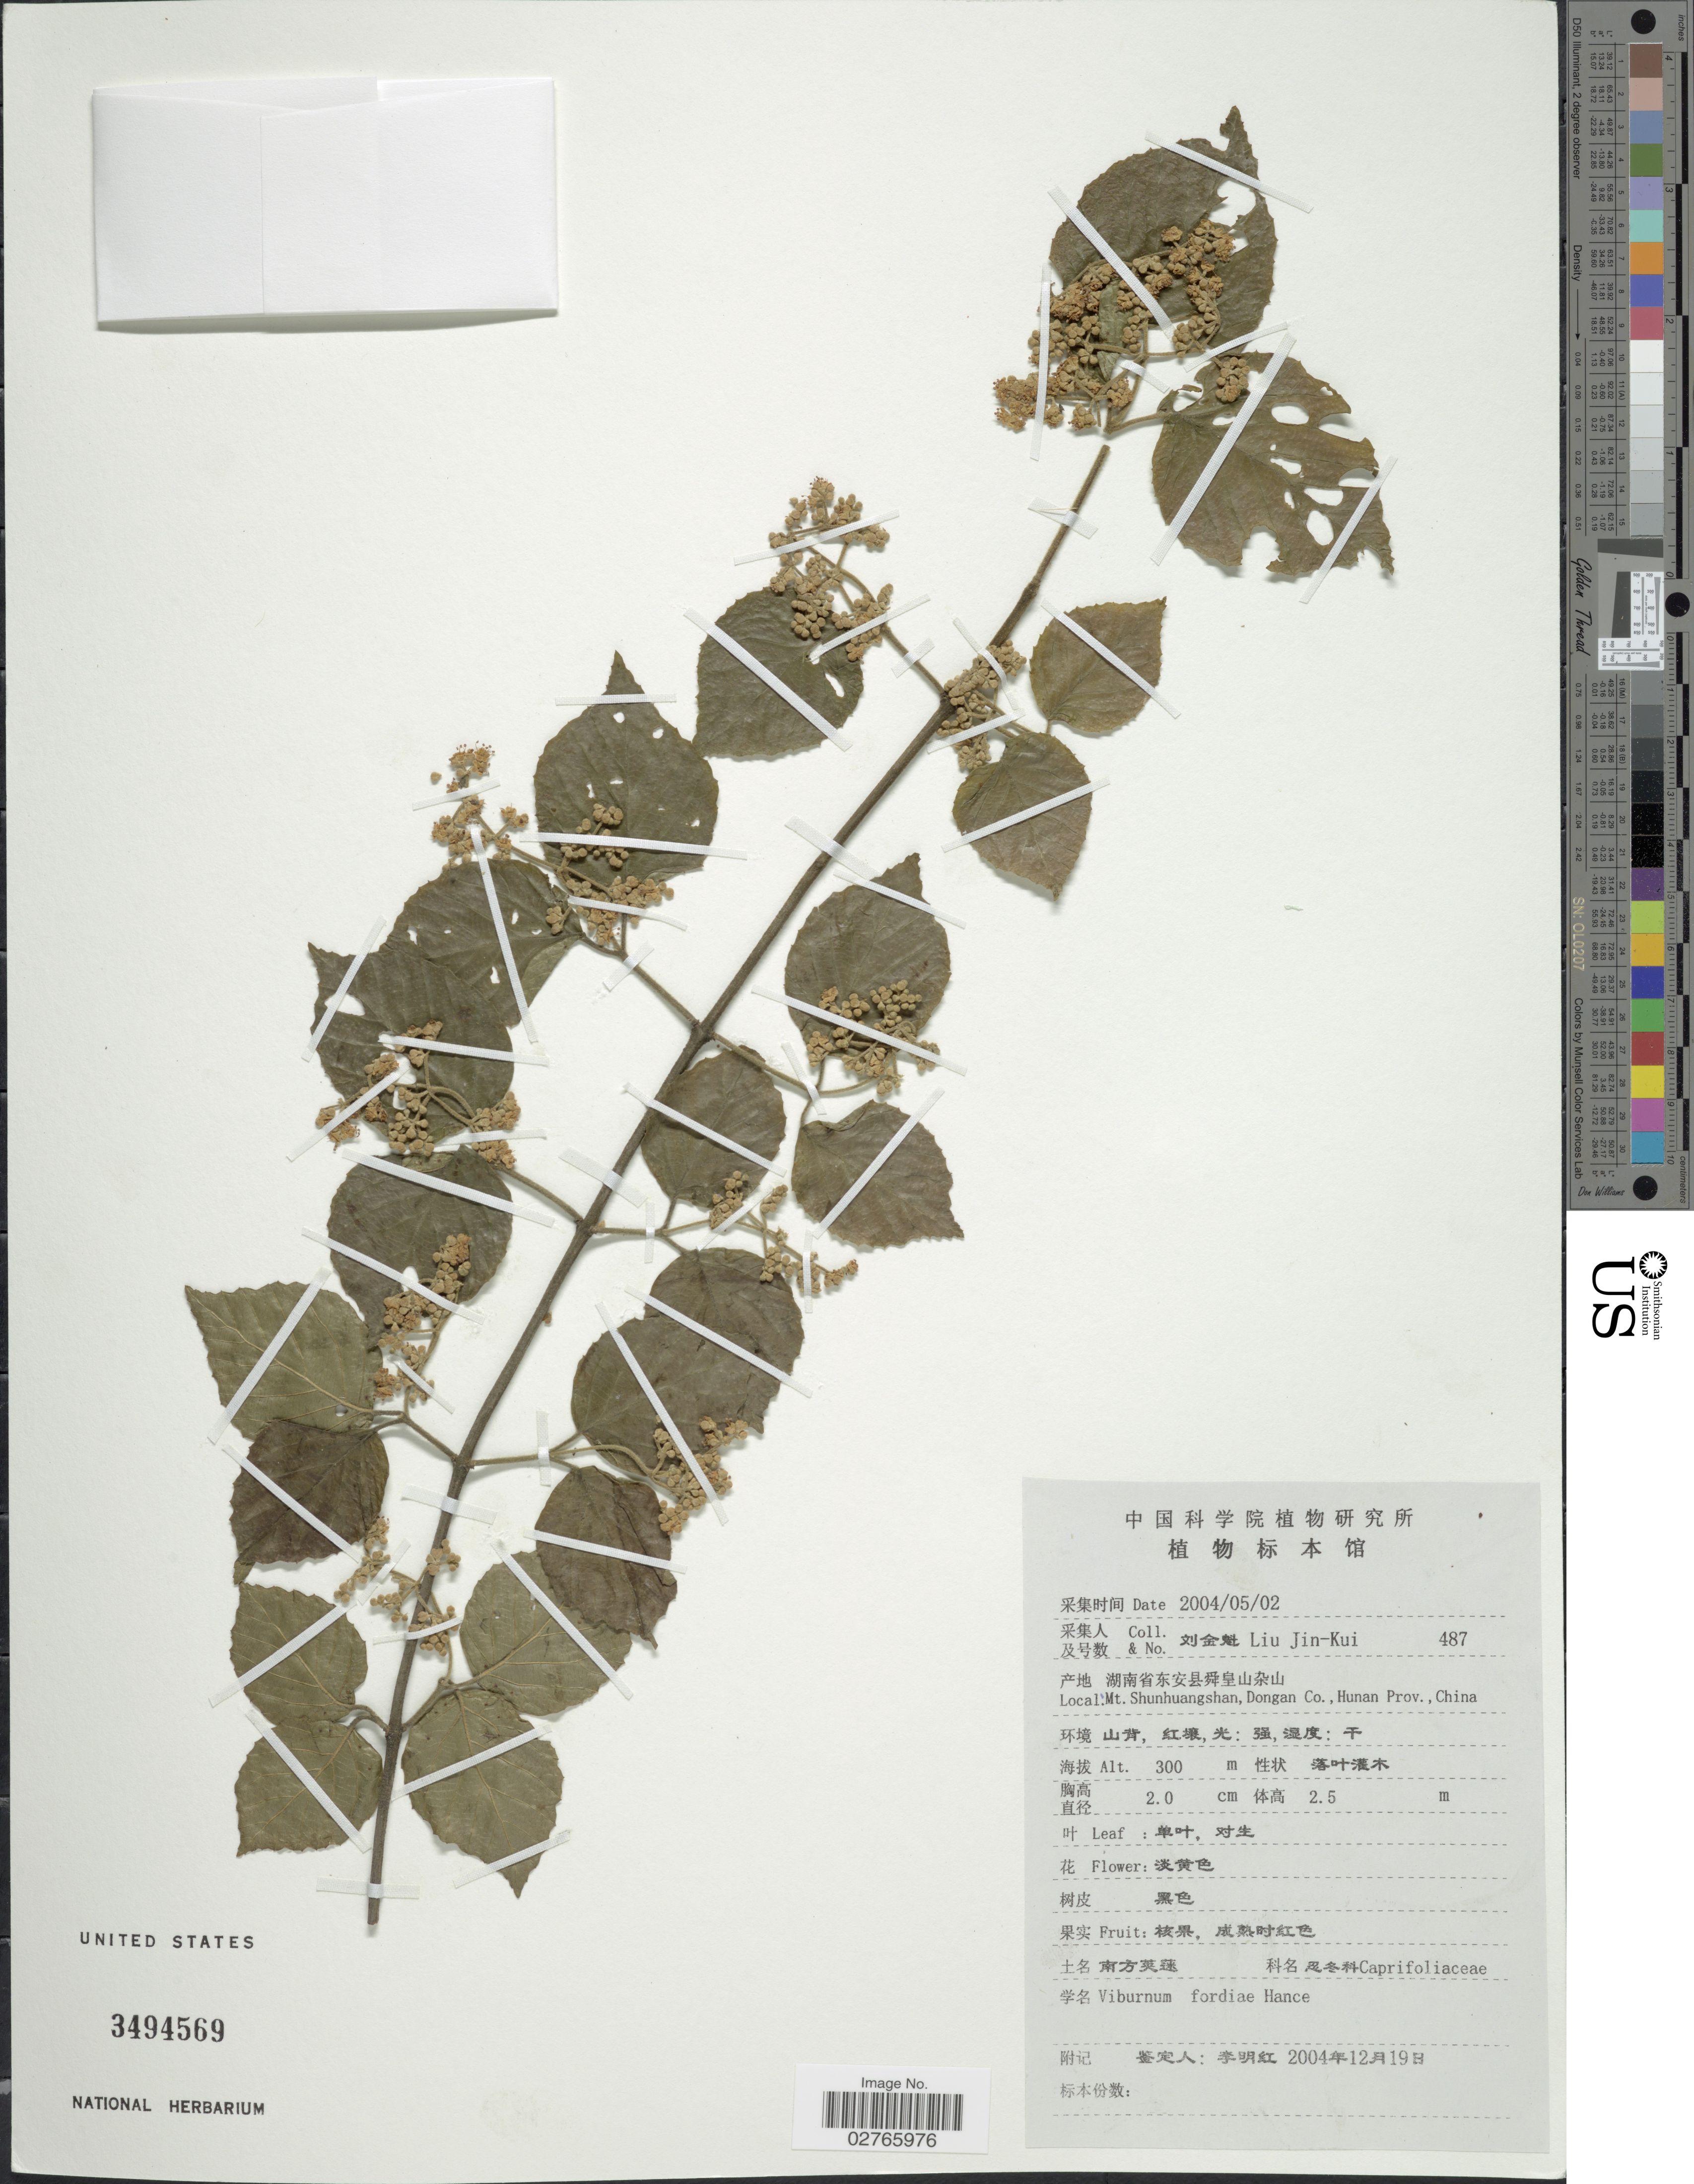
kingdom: Plantae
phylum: Tracheophyta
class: Magnoliopsida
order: Dipsacales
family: Viburnaceae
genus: Viburnum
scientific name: Viburnum fordiae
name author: Hance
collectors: Liu Jin-Kui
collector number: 487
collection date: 2004-05-02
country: China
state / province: Hunan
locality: Mt. Shunhuangshan, Dongan Co.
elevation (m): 300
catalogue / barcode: US 3494569